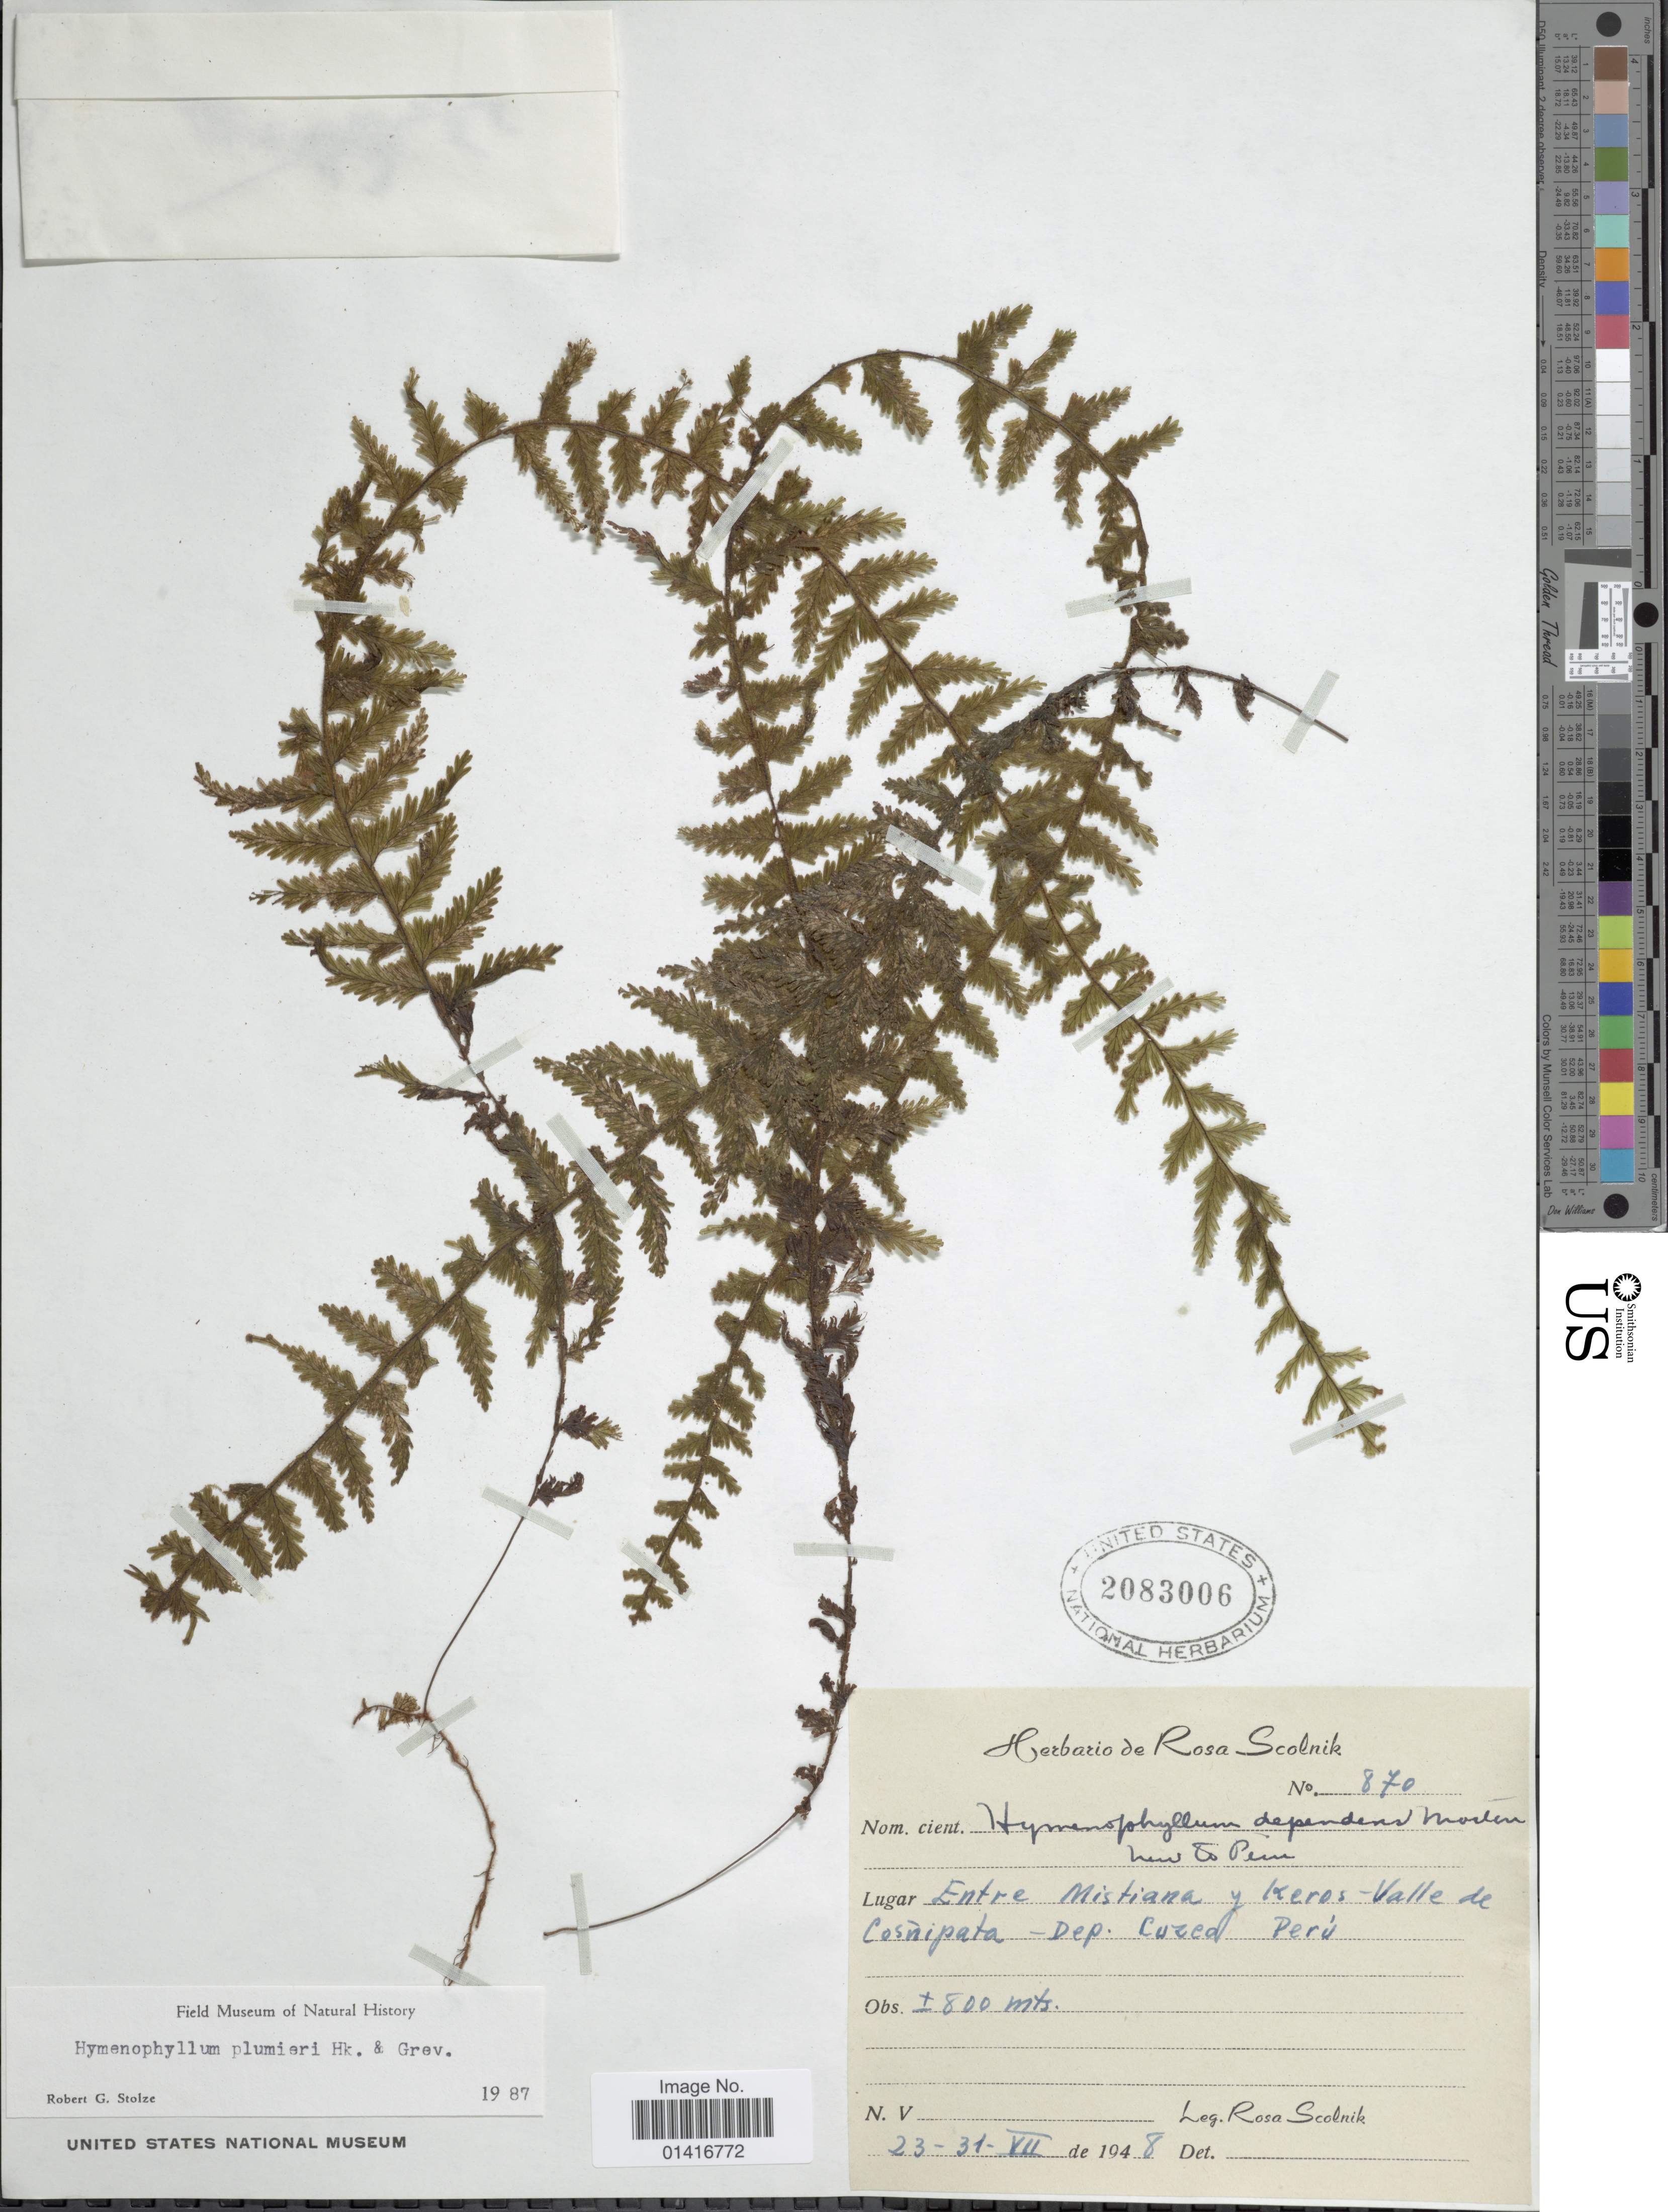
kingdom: Plantae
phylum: Tracheophyta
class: Polypodiopsida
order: Hymenophyllales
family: Hymenophyllaceae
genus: Hymenophyllum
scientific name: Hymenophyllum plumieri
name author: Hook. & Grev.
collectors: R. Scolnik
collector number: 870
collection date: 1948-07-23/1948-07-31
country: Peru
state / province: Cusco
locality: Entre Mistiana y Keros- Valle de Cosnipata - Dep. Cusco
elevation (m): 800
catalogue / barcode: US 2083006